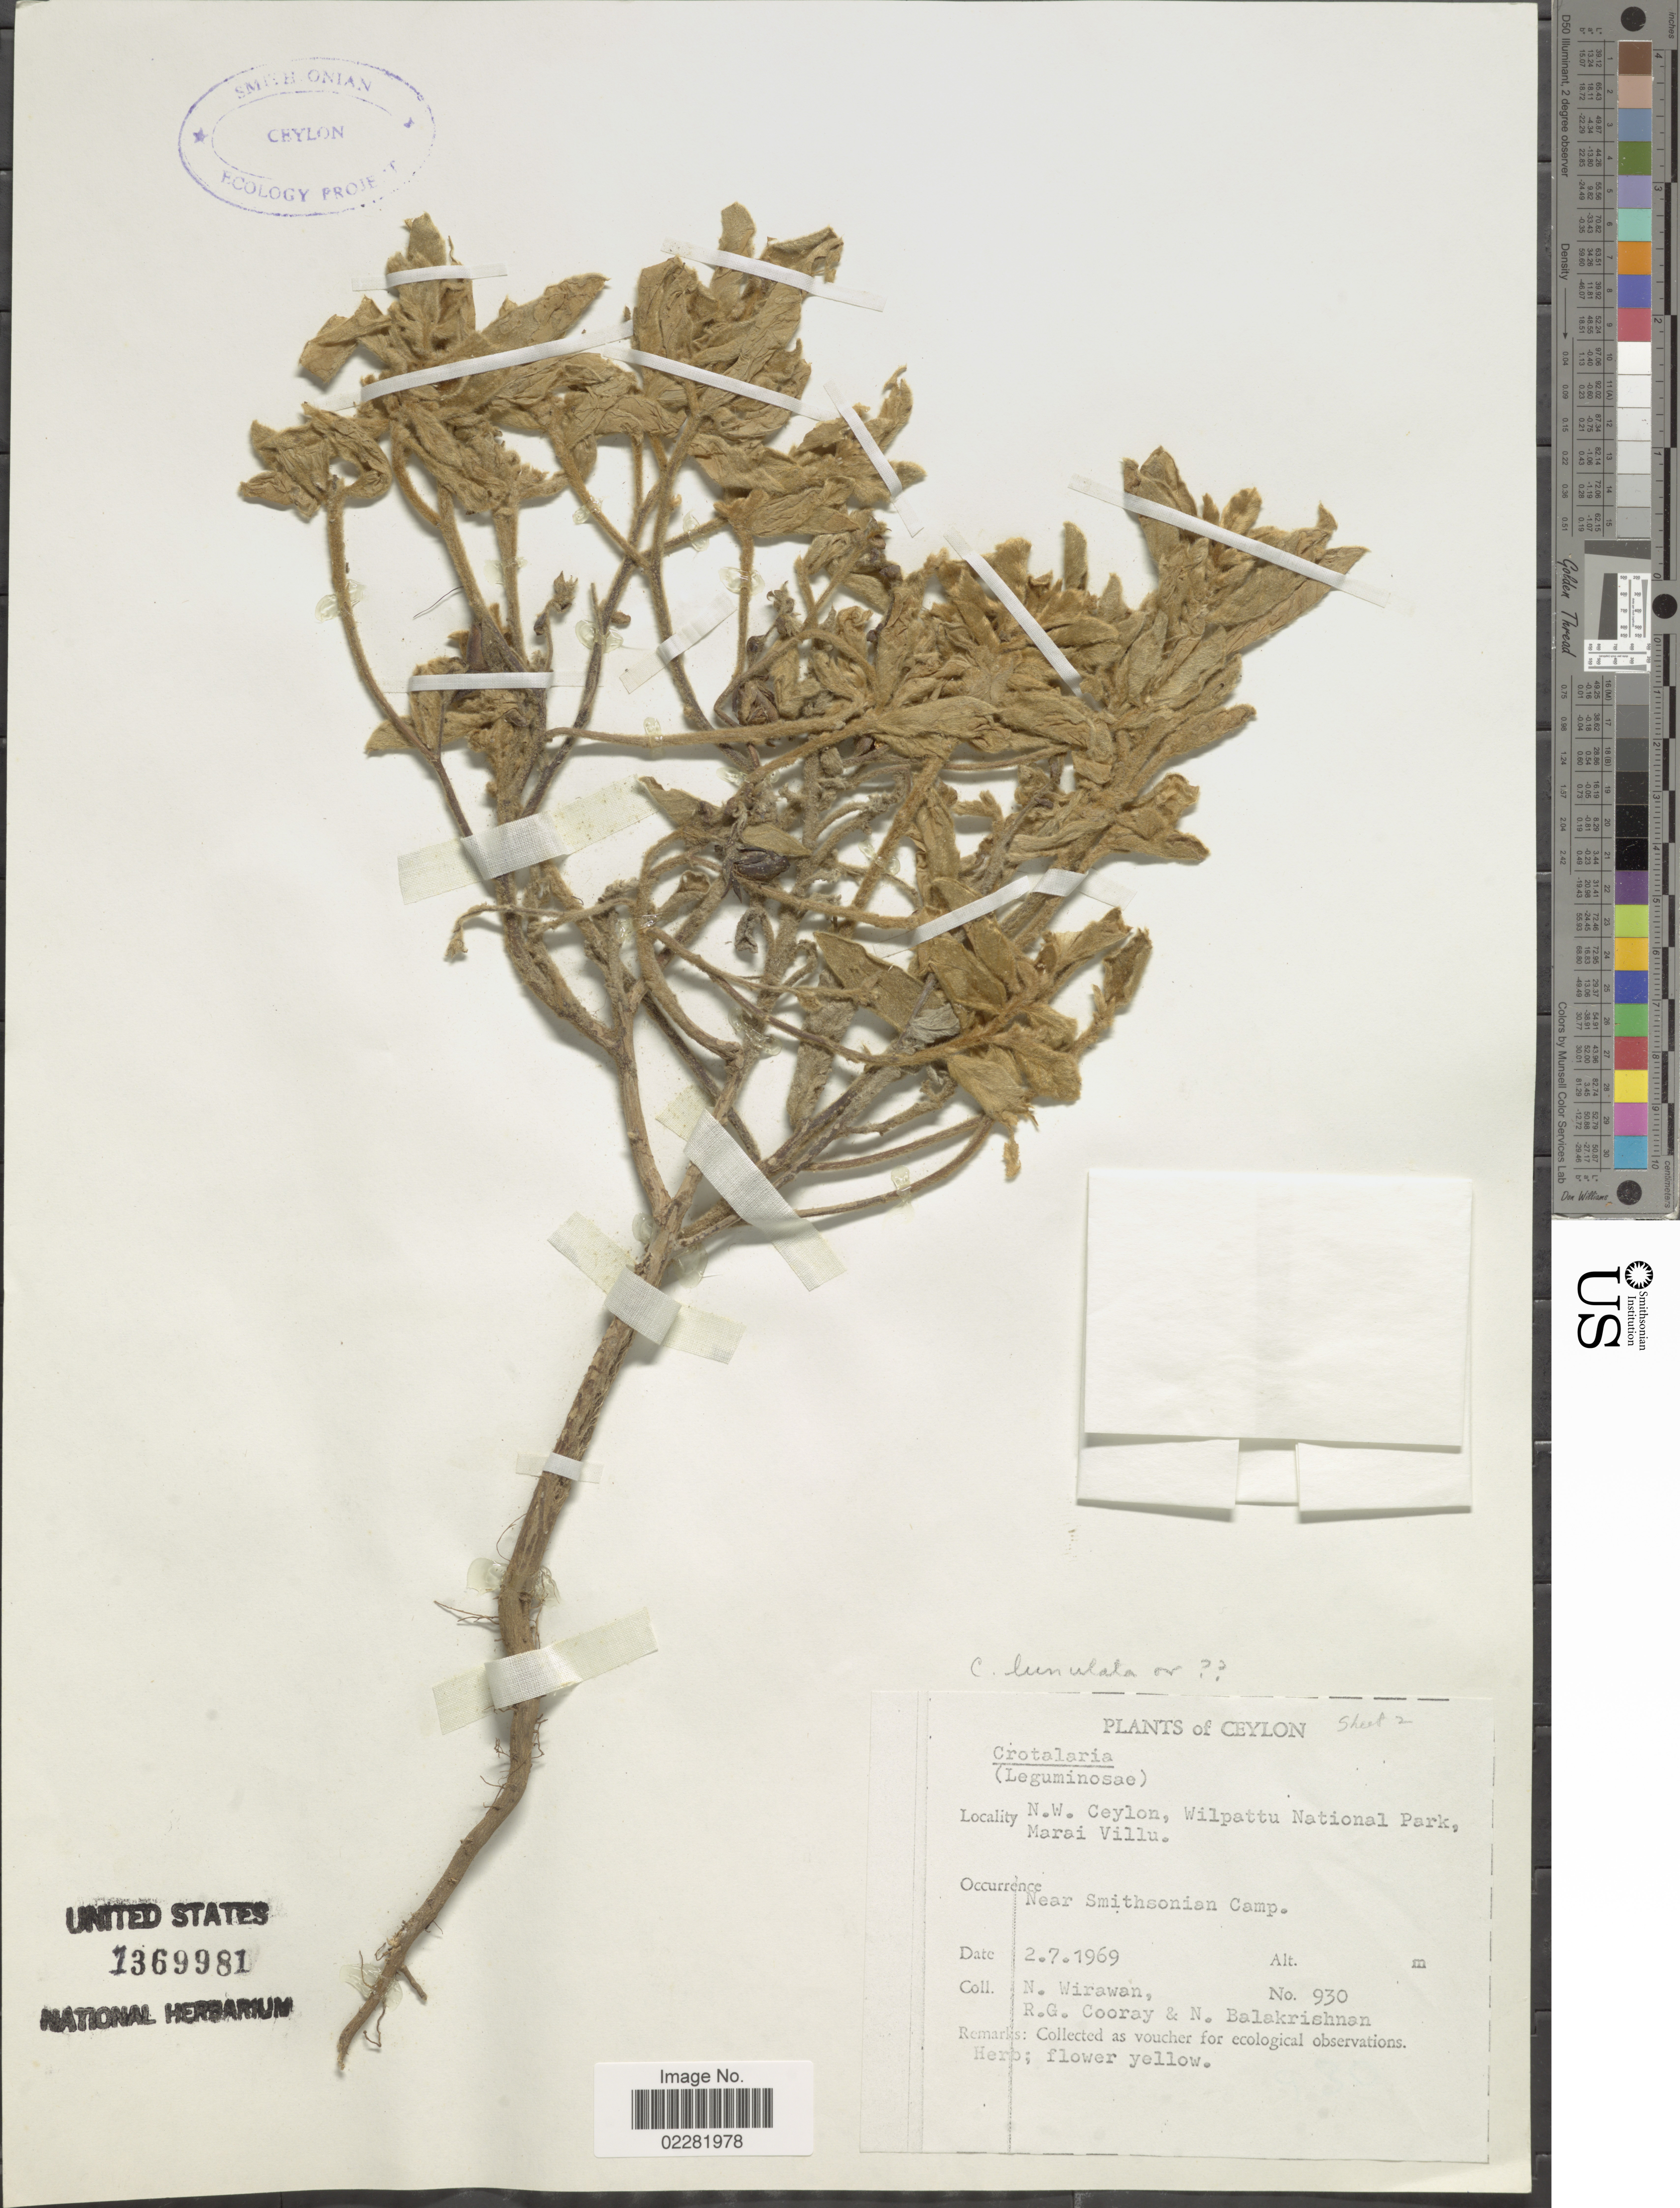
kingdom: Plantae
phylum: Tracheophyta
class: Magnoliopsida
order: Fabales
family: Fabaceae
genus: Crotalaria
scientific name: Crotalaria lunulata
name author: Wight & Arn.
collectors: N. Wirawan, R. Cooray & N. Balakrishnan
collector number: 930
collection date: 1969-07-02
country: Sri Lanka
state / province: North Western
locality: Ceylon, Wilpattu National Park, Marai Villu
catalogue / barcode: US 1369981